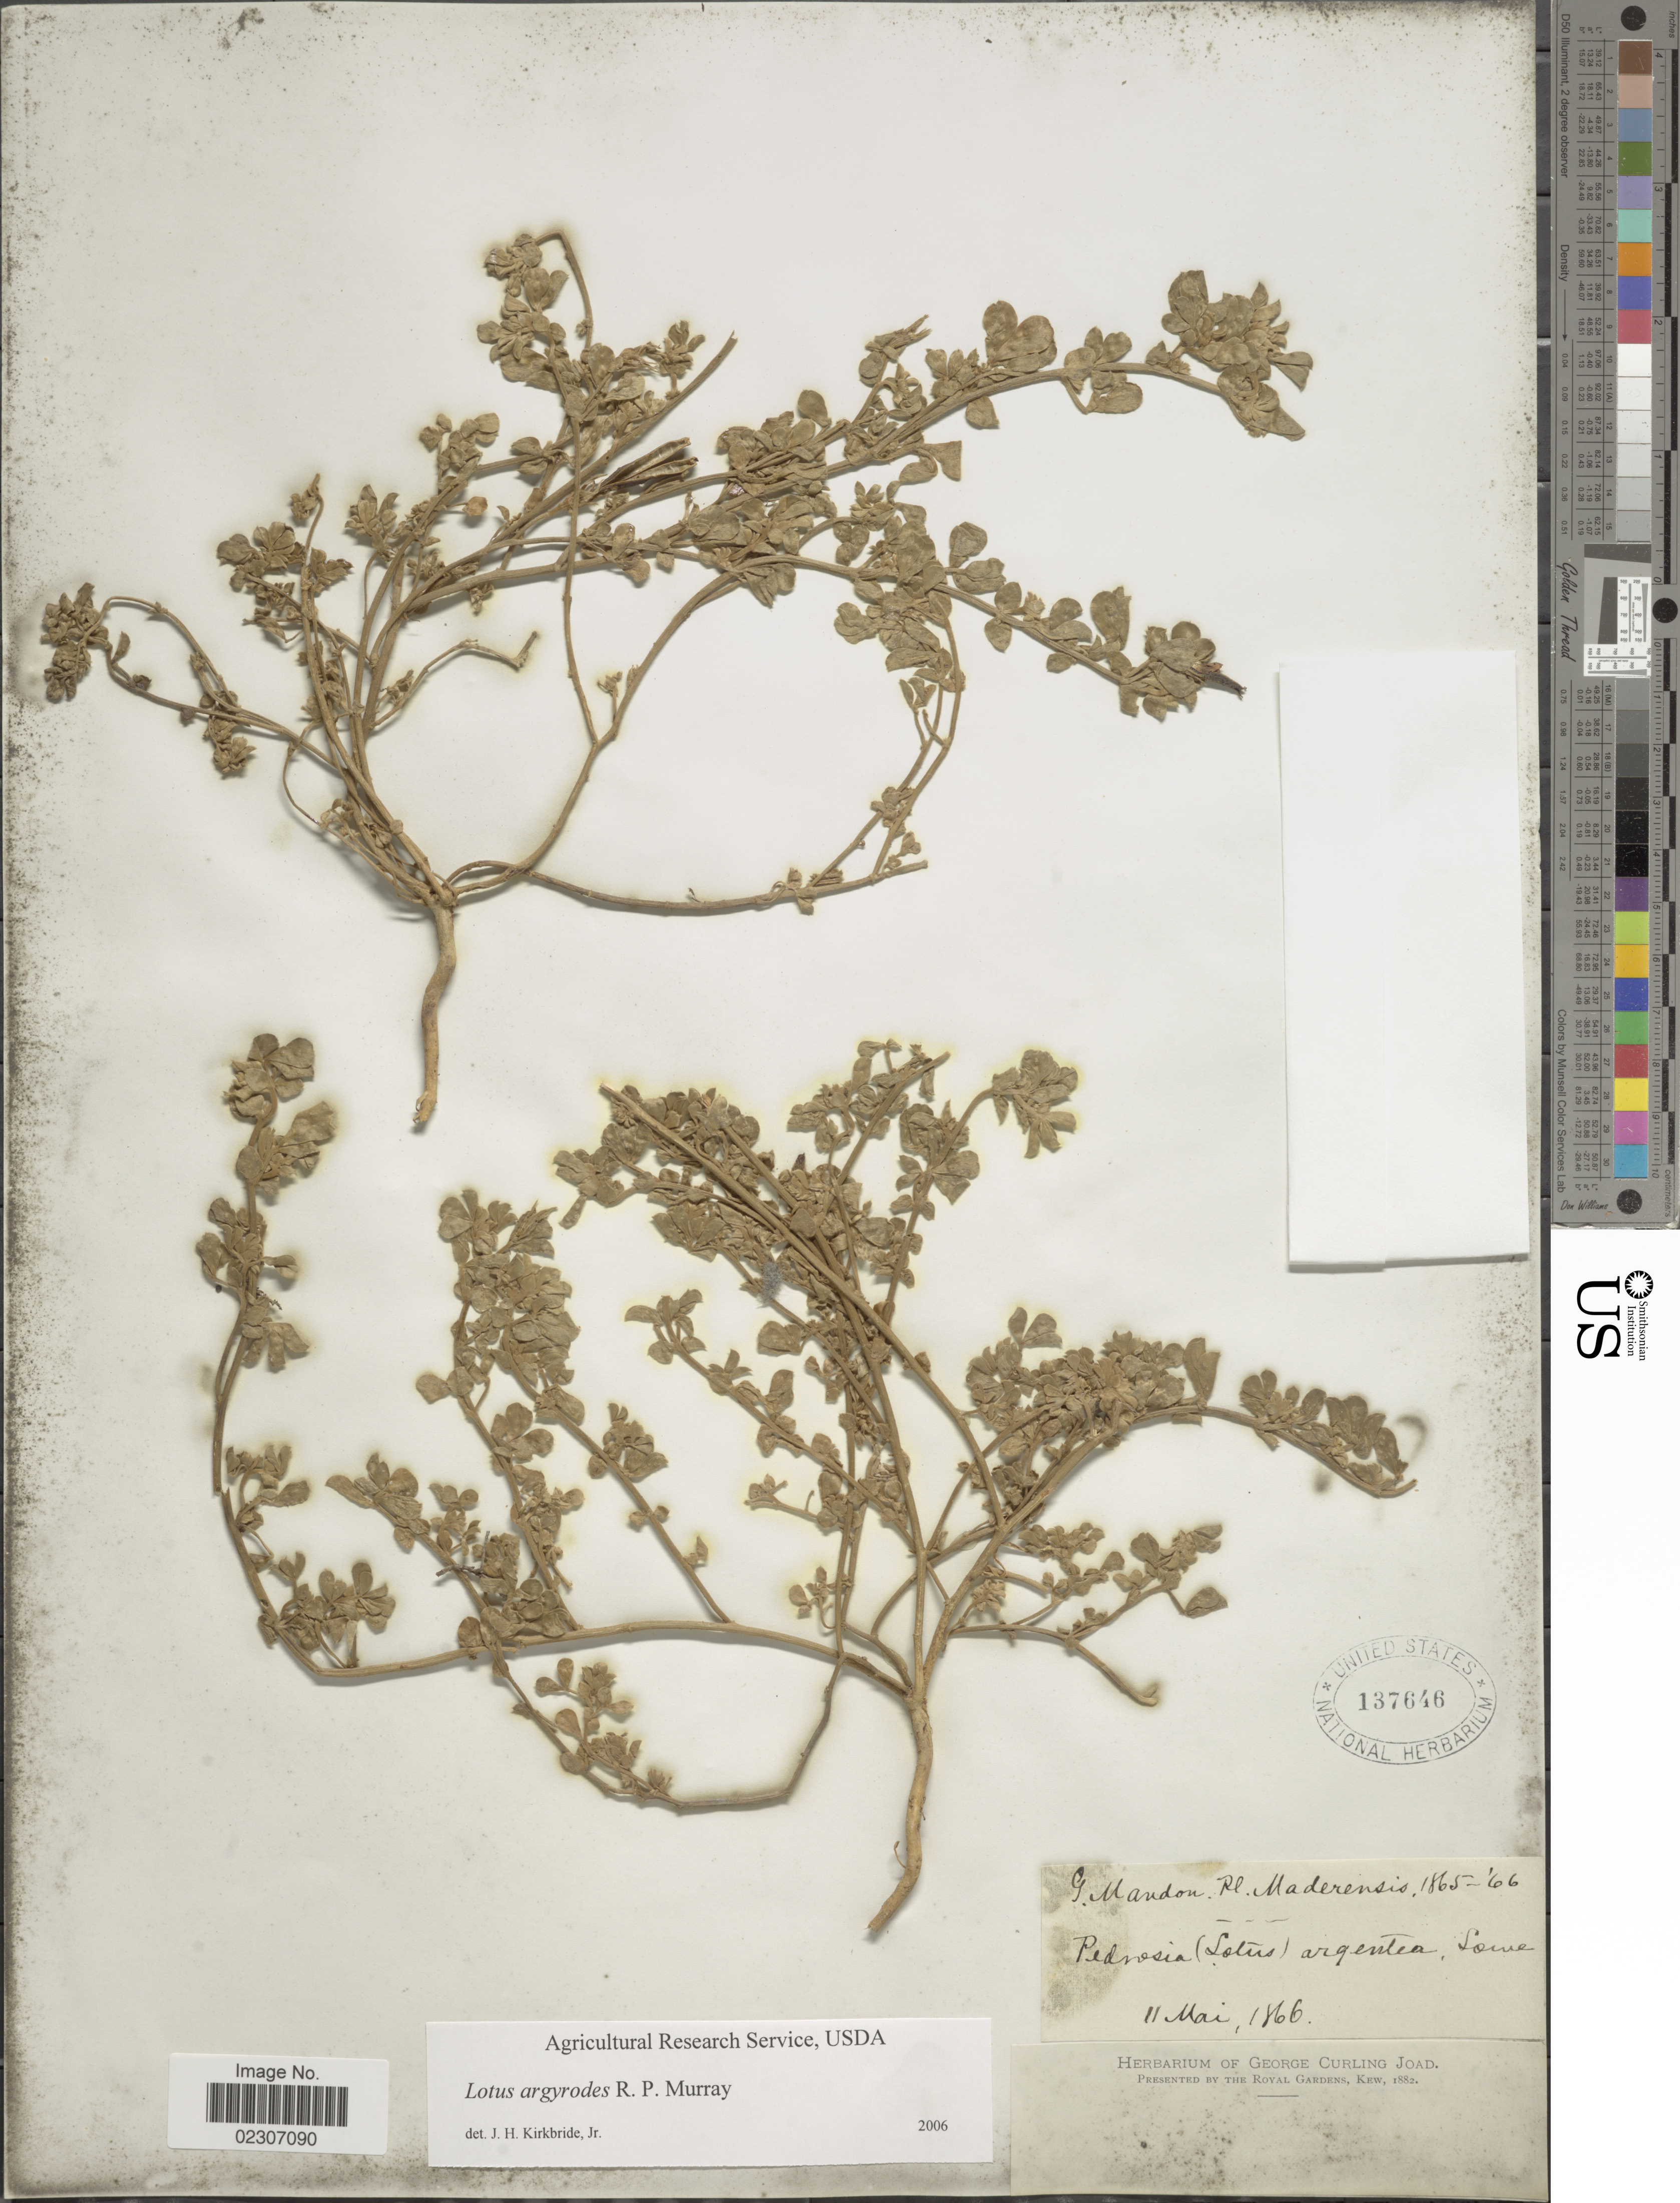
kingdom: Plantae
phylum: Tracheophyta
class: Magnoliopsida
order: Fabales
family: Fabaceae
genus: Lotus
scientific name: Lotus argyrodes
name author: R.P. Murray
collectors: G. Mandon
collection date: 1866-05-11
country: Portugal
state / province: Madeira (Aut. Reg.)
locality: Pl. Maderensis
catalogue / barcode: US 137646